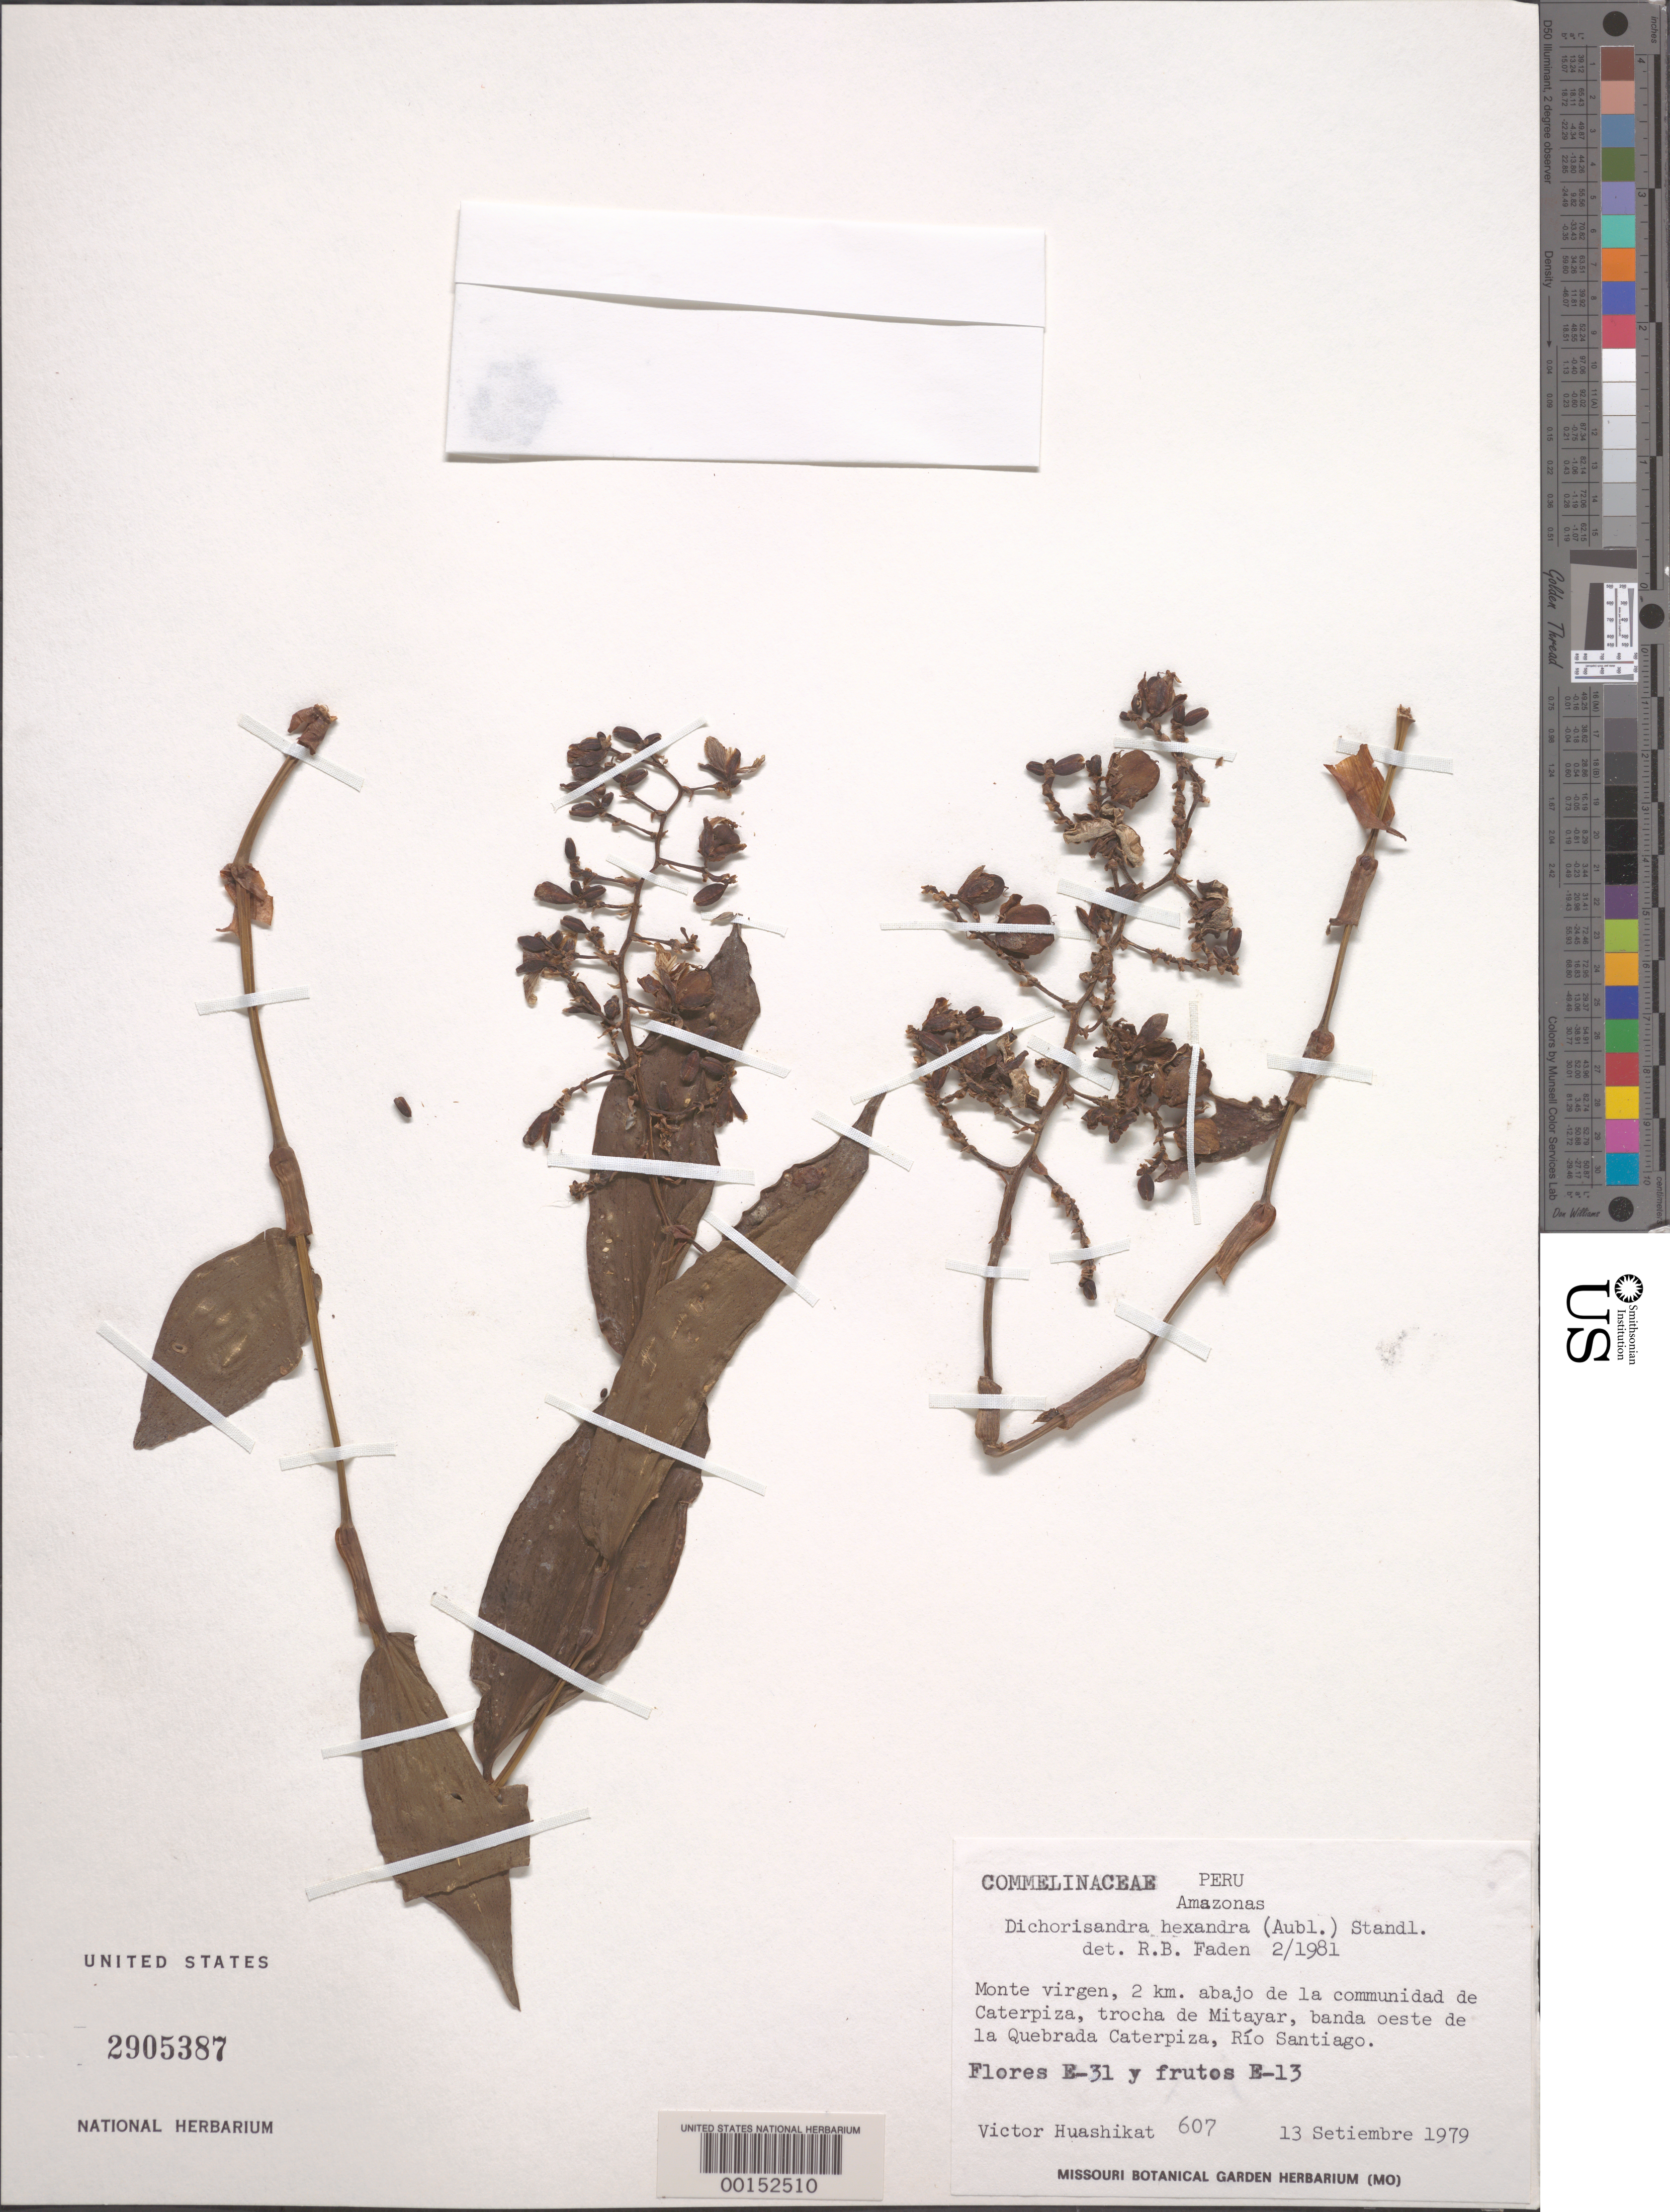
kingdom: Plantae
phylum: Tracheophyta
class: Liliopsida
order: Commelinales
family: Commelinaceae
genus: Dichorisandra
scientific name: Dichorisandra hexandra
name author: (Aubl.) Standl.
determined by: Faden, Robert B., (US), Smithsonian Institution - National Museum of Natural History (UNITED STATES)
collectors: V. Huashikat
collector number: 607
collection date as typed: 13 Sep 1979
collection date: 1979-09-13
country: Peru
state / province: Amazonas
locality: Caterpiza, Río Santiago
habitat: Virgin mountainside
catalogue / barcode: US 2905387